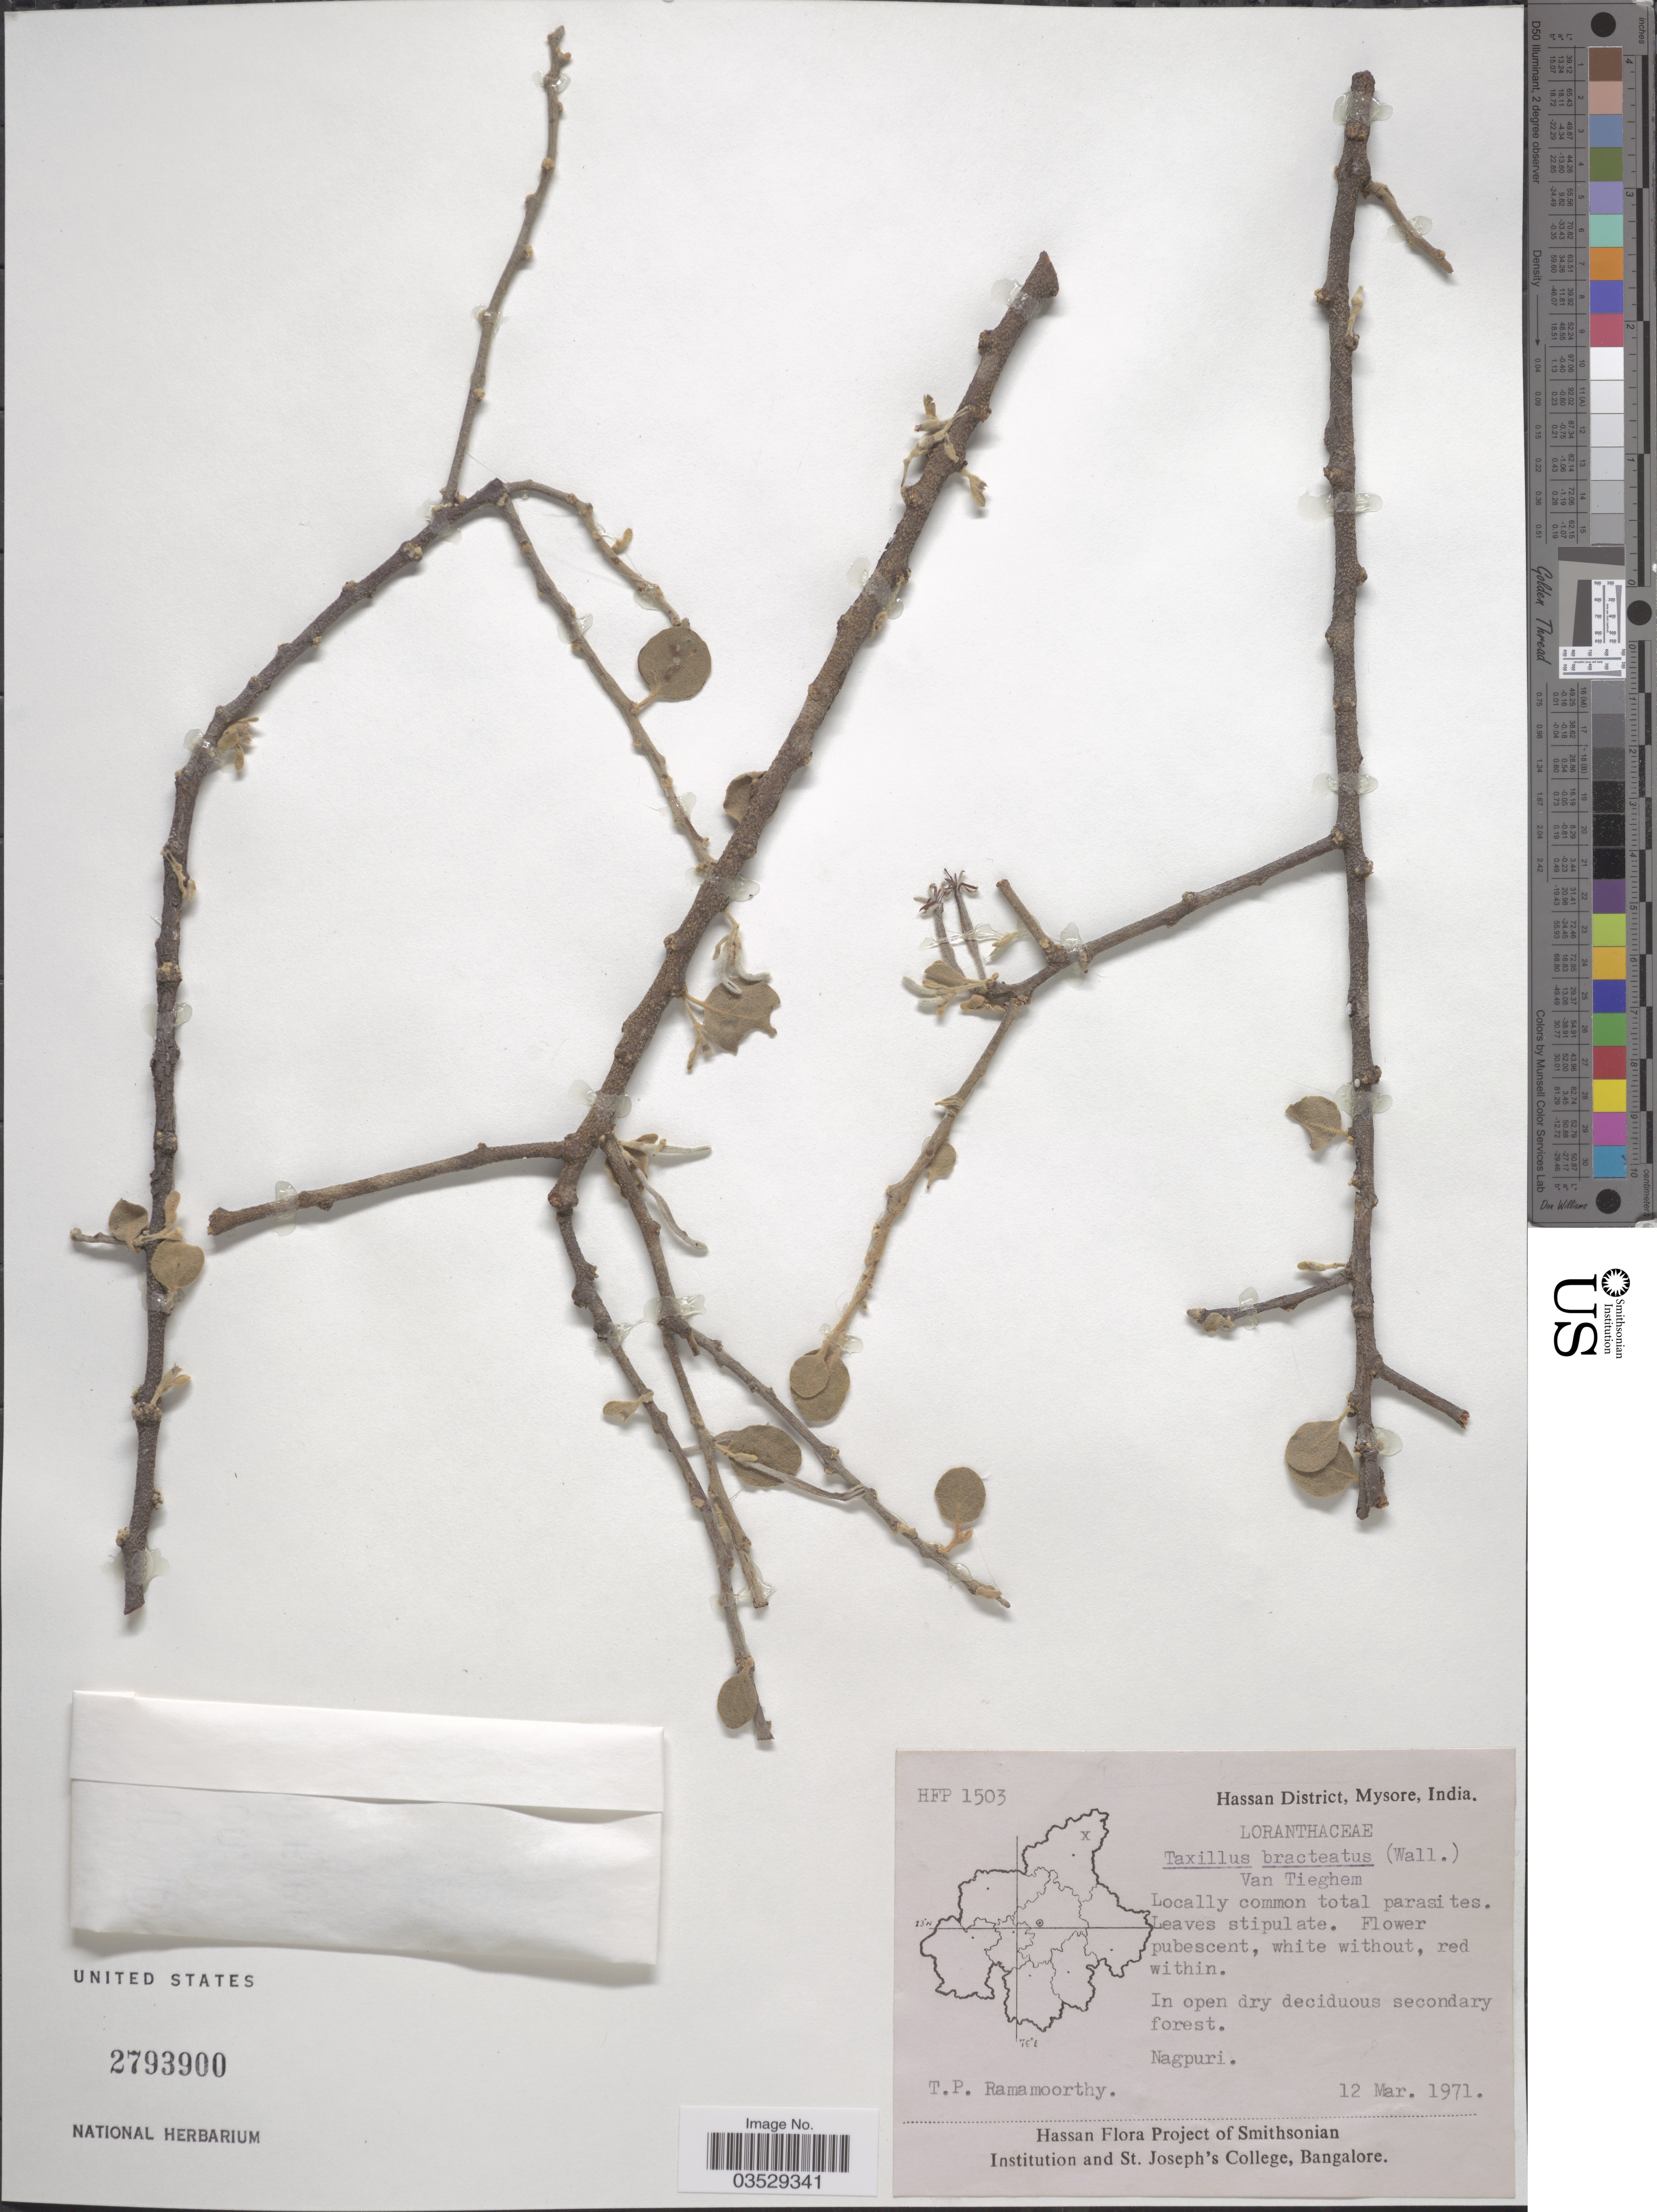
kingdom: Plantae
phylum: Tracheophyta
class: Magnoliopsida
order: Santalales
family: Loranthaceae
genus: Taxillus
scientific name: Taxillus bracteatus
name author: Tiegh.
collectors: T. P. Ramamoorthy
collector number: HFP1503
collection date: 1971-03-12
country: India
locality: Hassan District, Mysore. Nagpuri.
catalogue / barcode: US 2793900